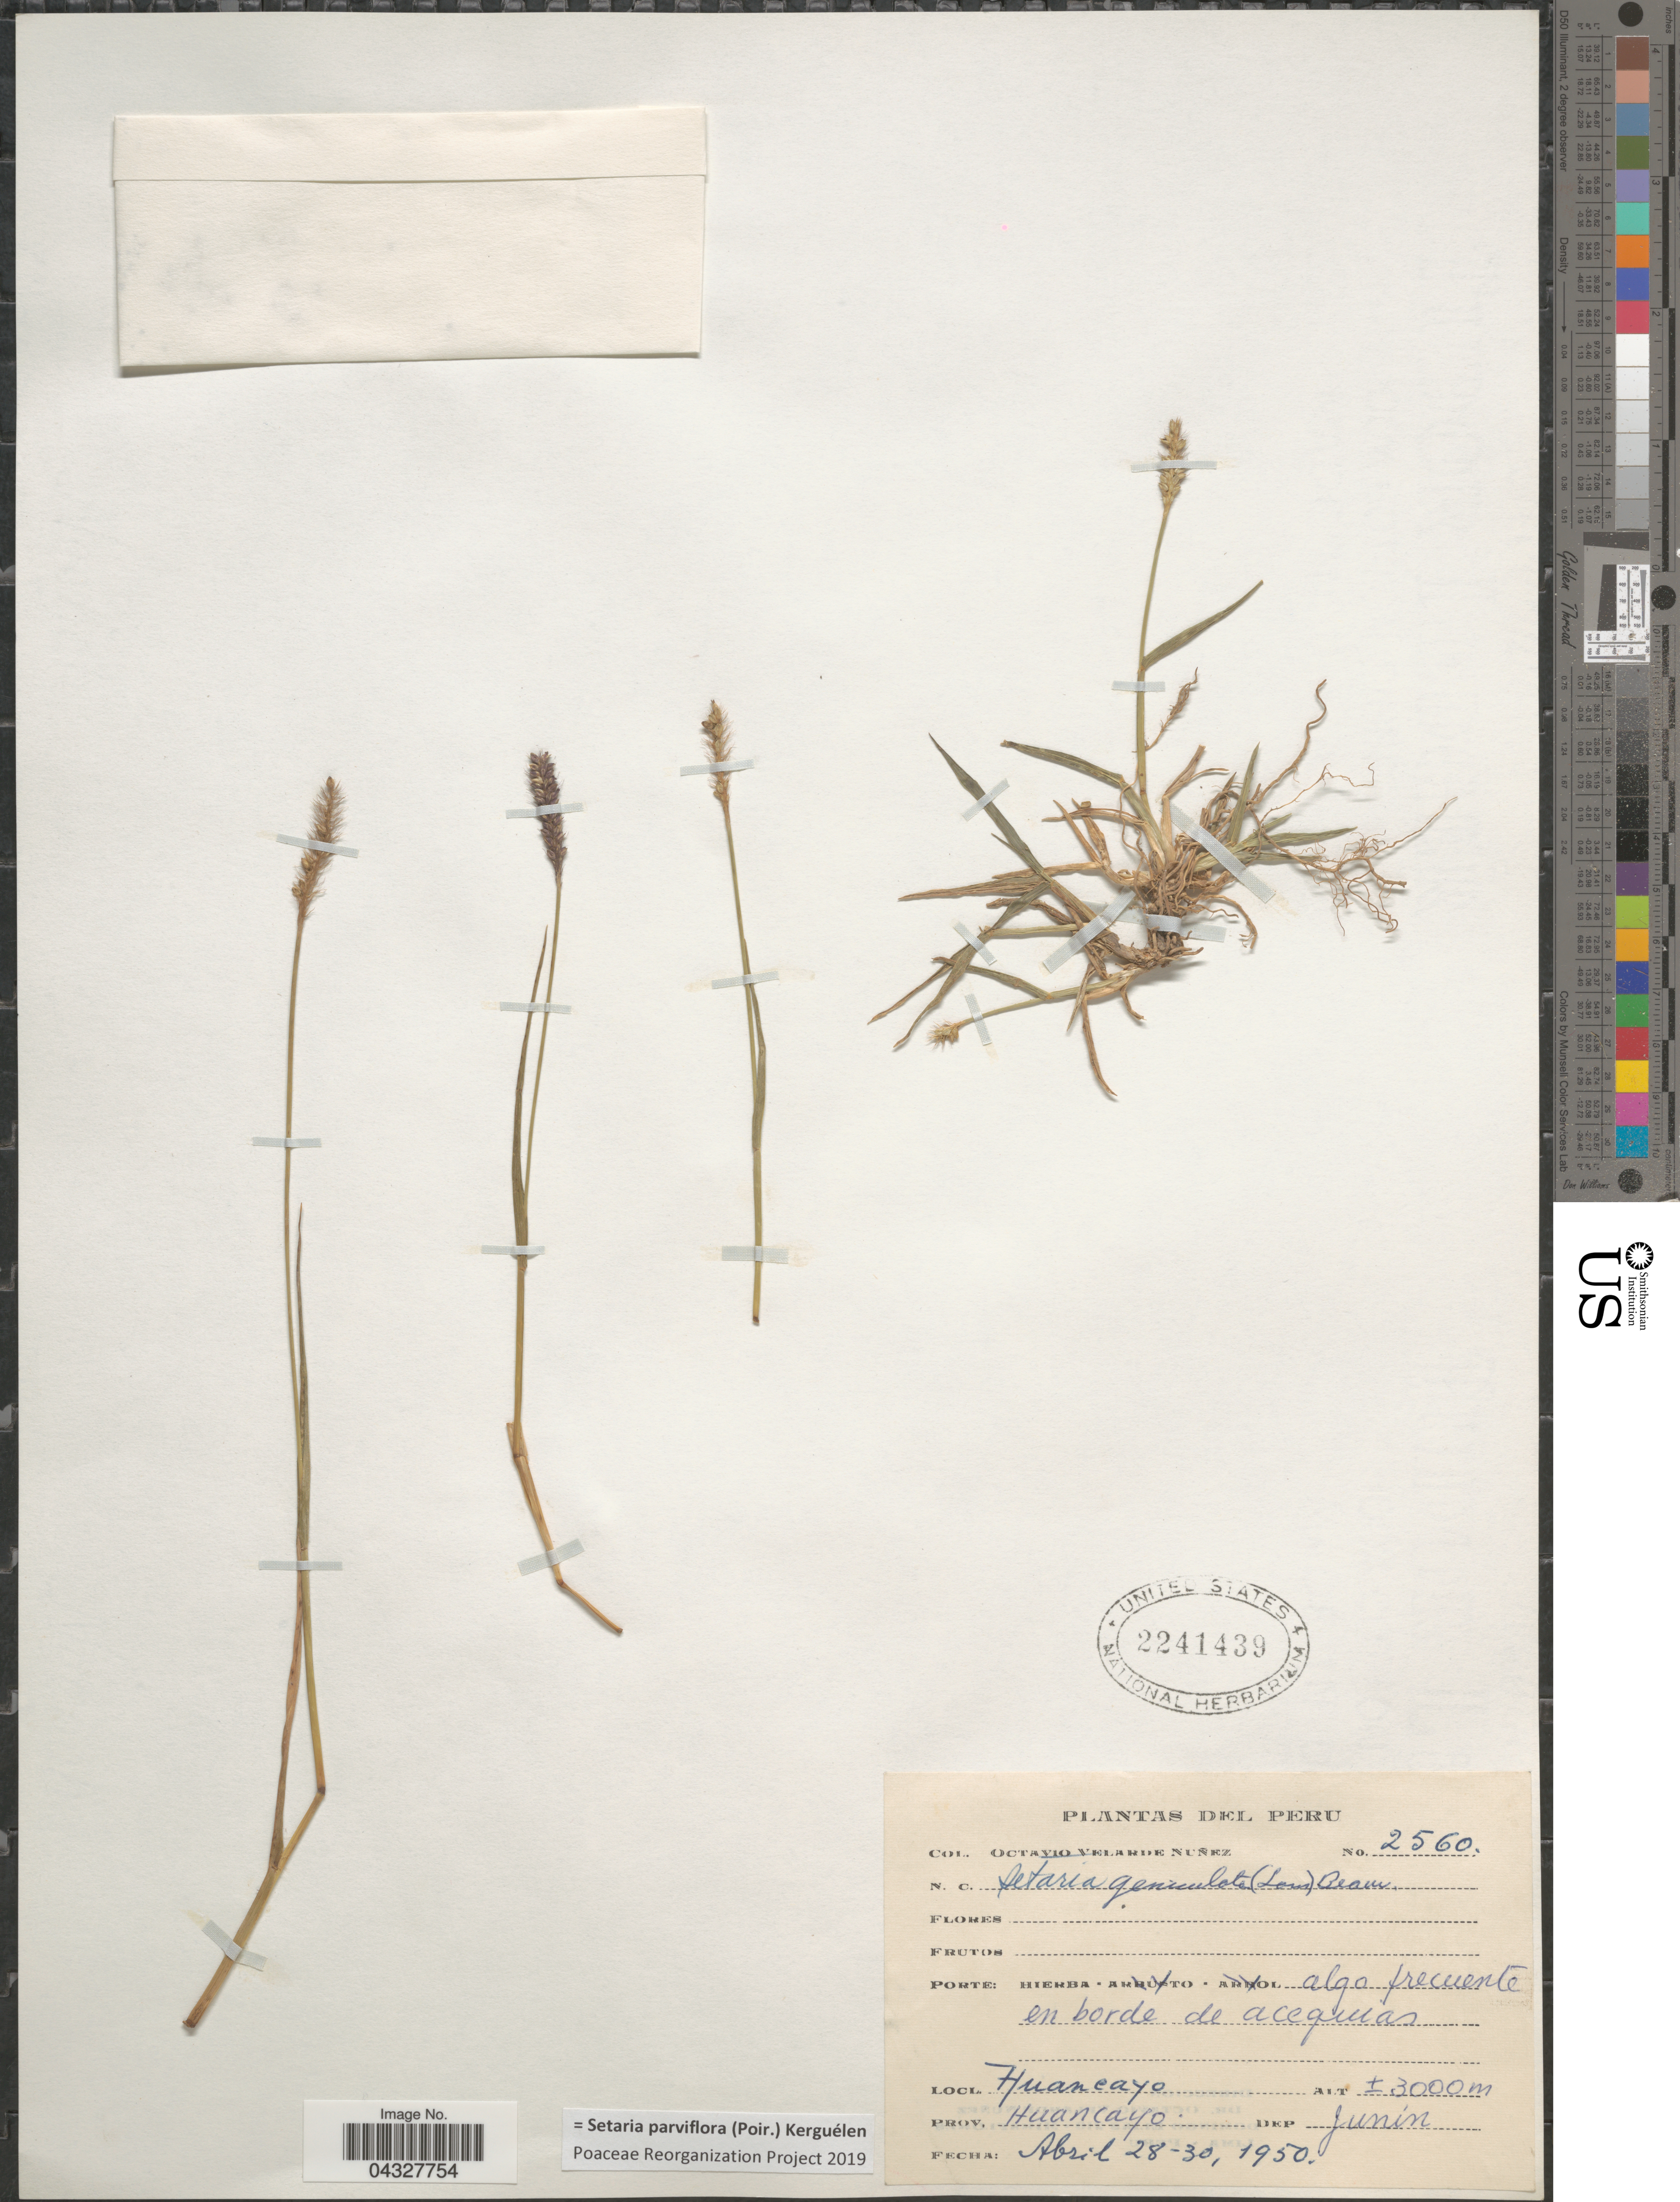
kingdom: Plantae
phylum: Tracheophyta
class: Liliopsida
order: Poales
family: Poaceae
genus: Setaria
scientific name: Setaria parviflora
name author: (Poir.) Kerguélen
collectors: O. Velarde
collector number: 2560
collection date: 1950-04-28/1950-04-30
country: Peru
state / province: Junín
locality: Huancayo. Prov. Huancayo. Dep Junin.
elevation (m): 3000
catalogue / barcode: US 2241439